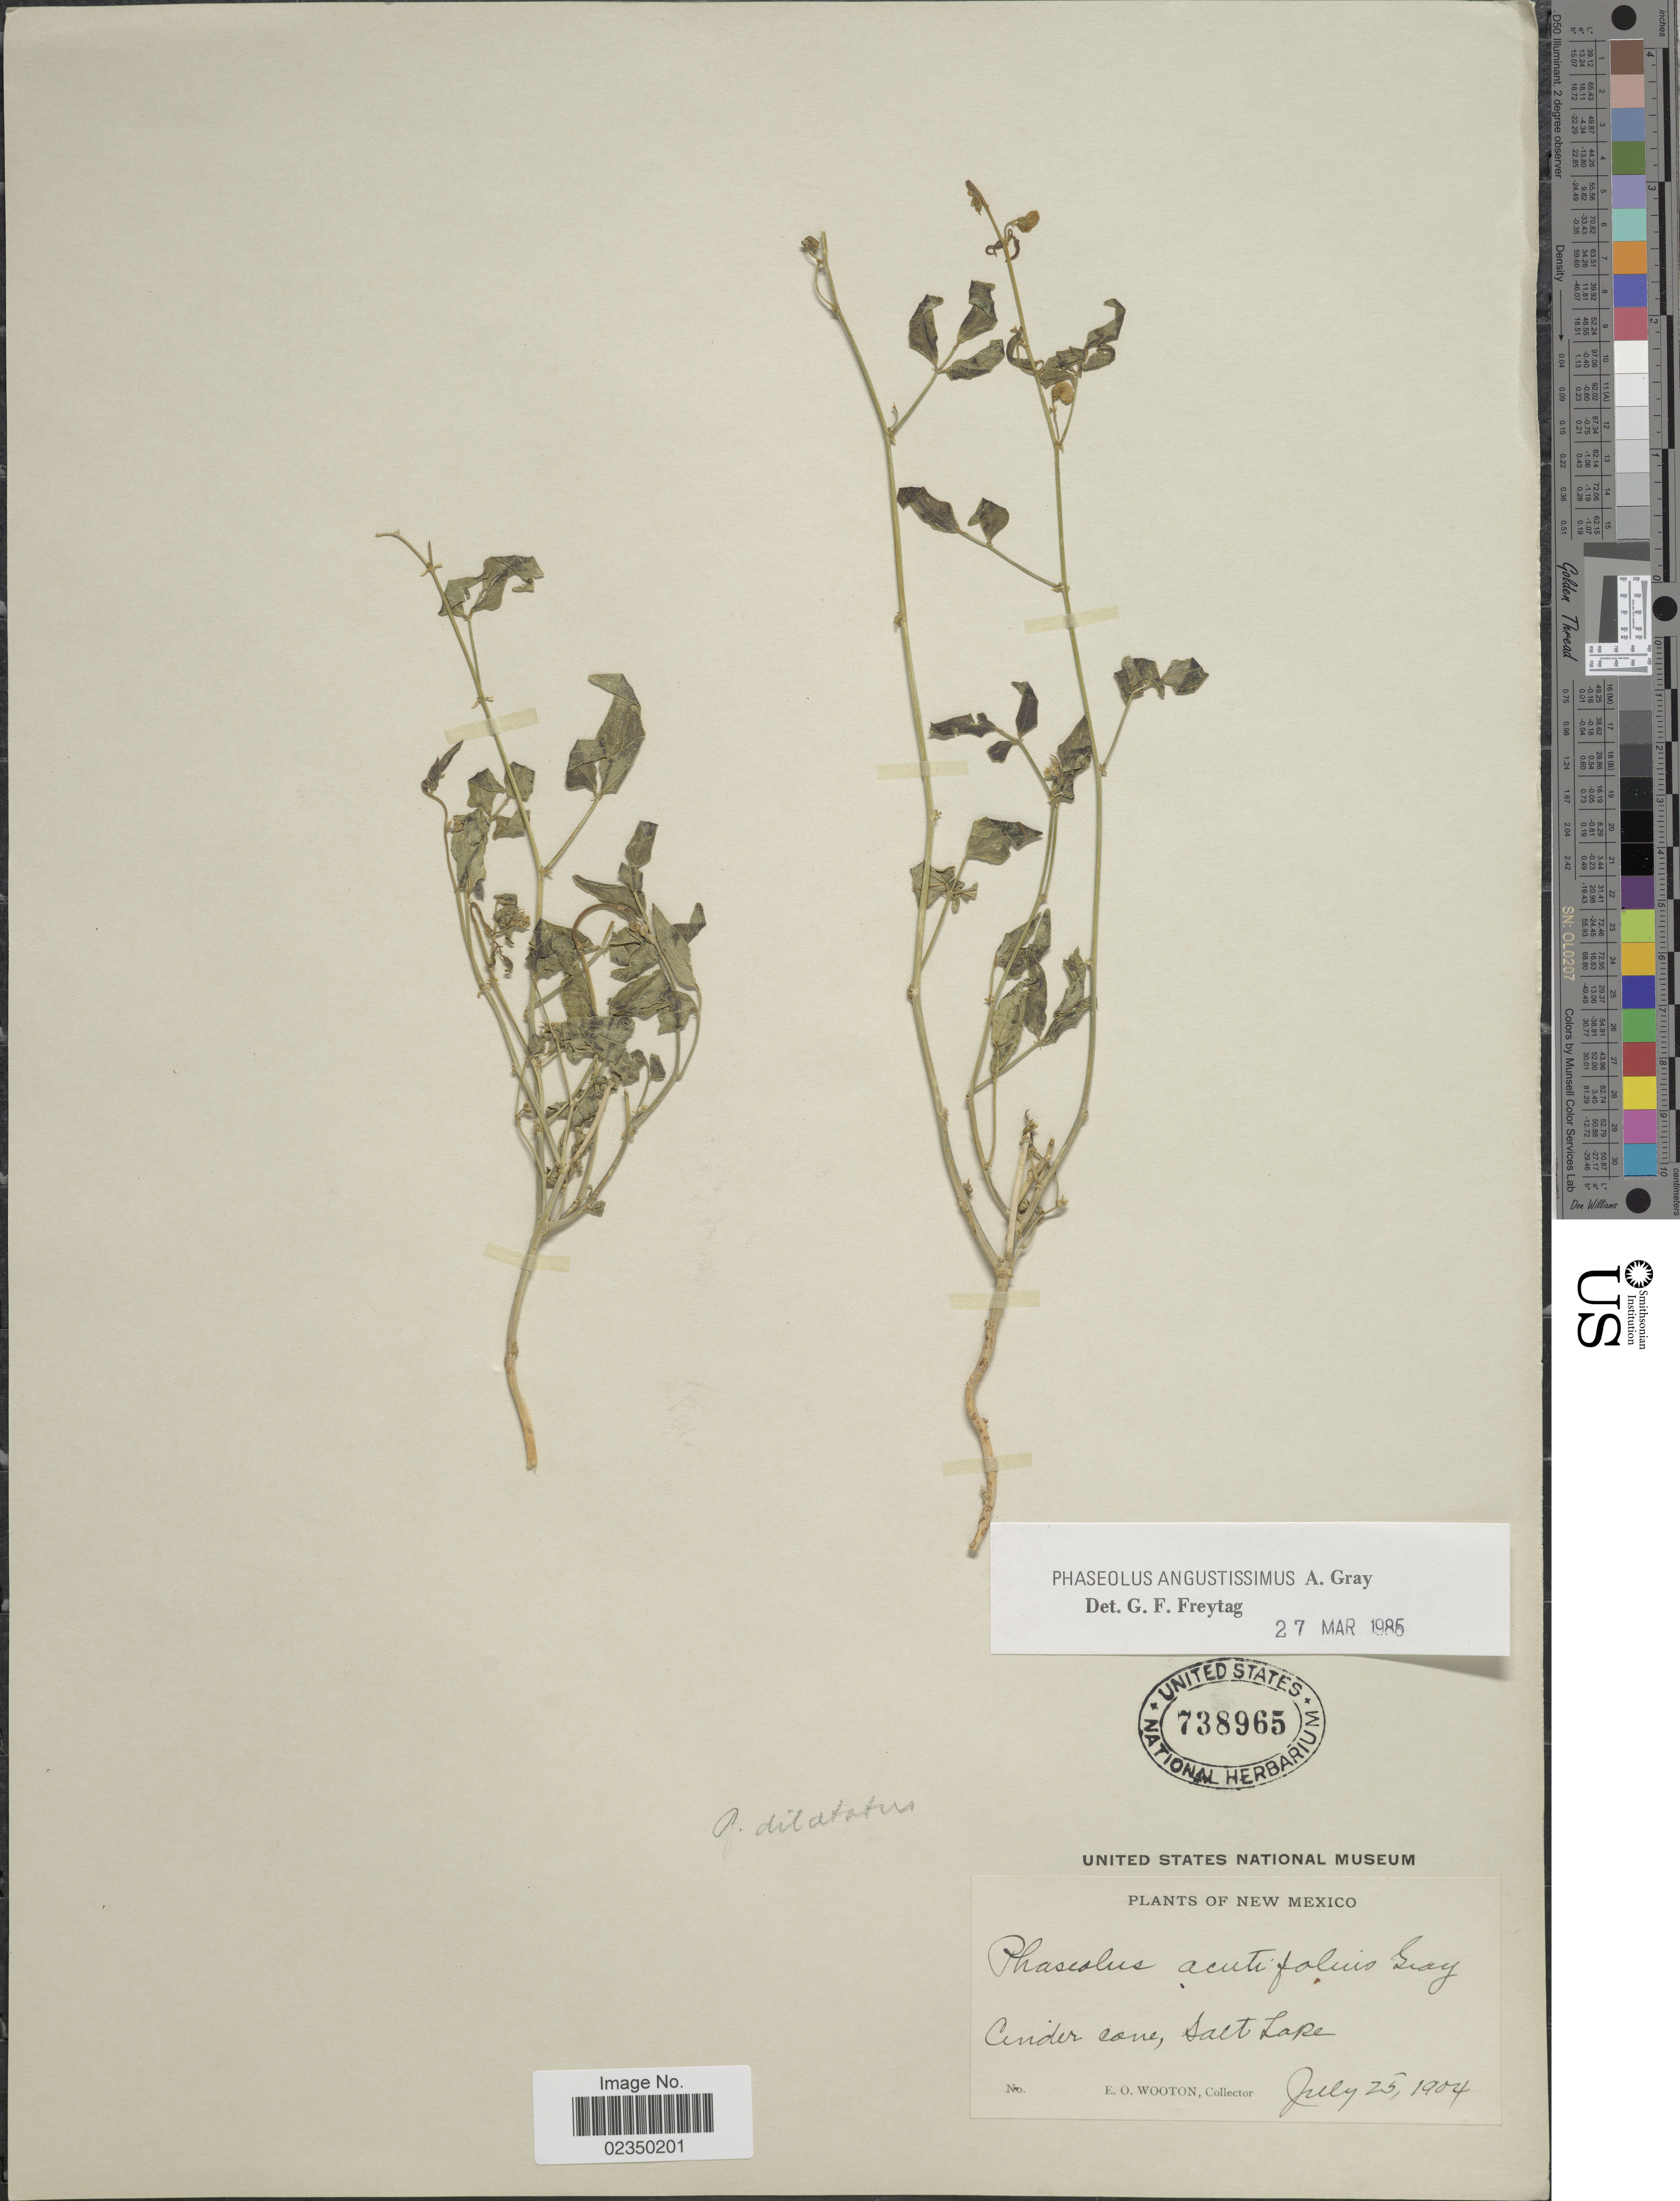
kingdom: Plantae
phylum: Tracheophyta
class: Magnoliopsida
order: Fabales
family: Fabaceae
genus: Phaseolus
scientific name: Phaseolus angustissimus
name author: A. Gray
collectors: E. O. Wooton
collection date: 1904-07-25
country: United States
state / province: New Mexico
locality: Cinder cone, Salt Lake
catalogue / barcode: US 738965